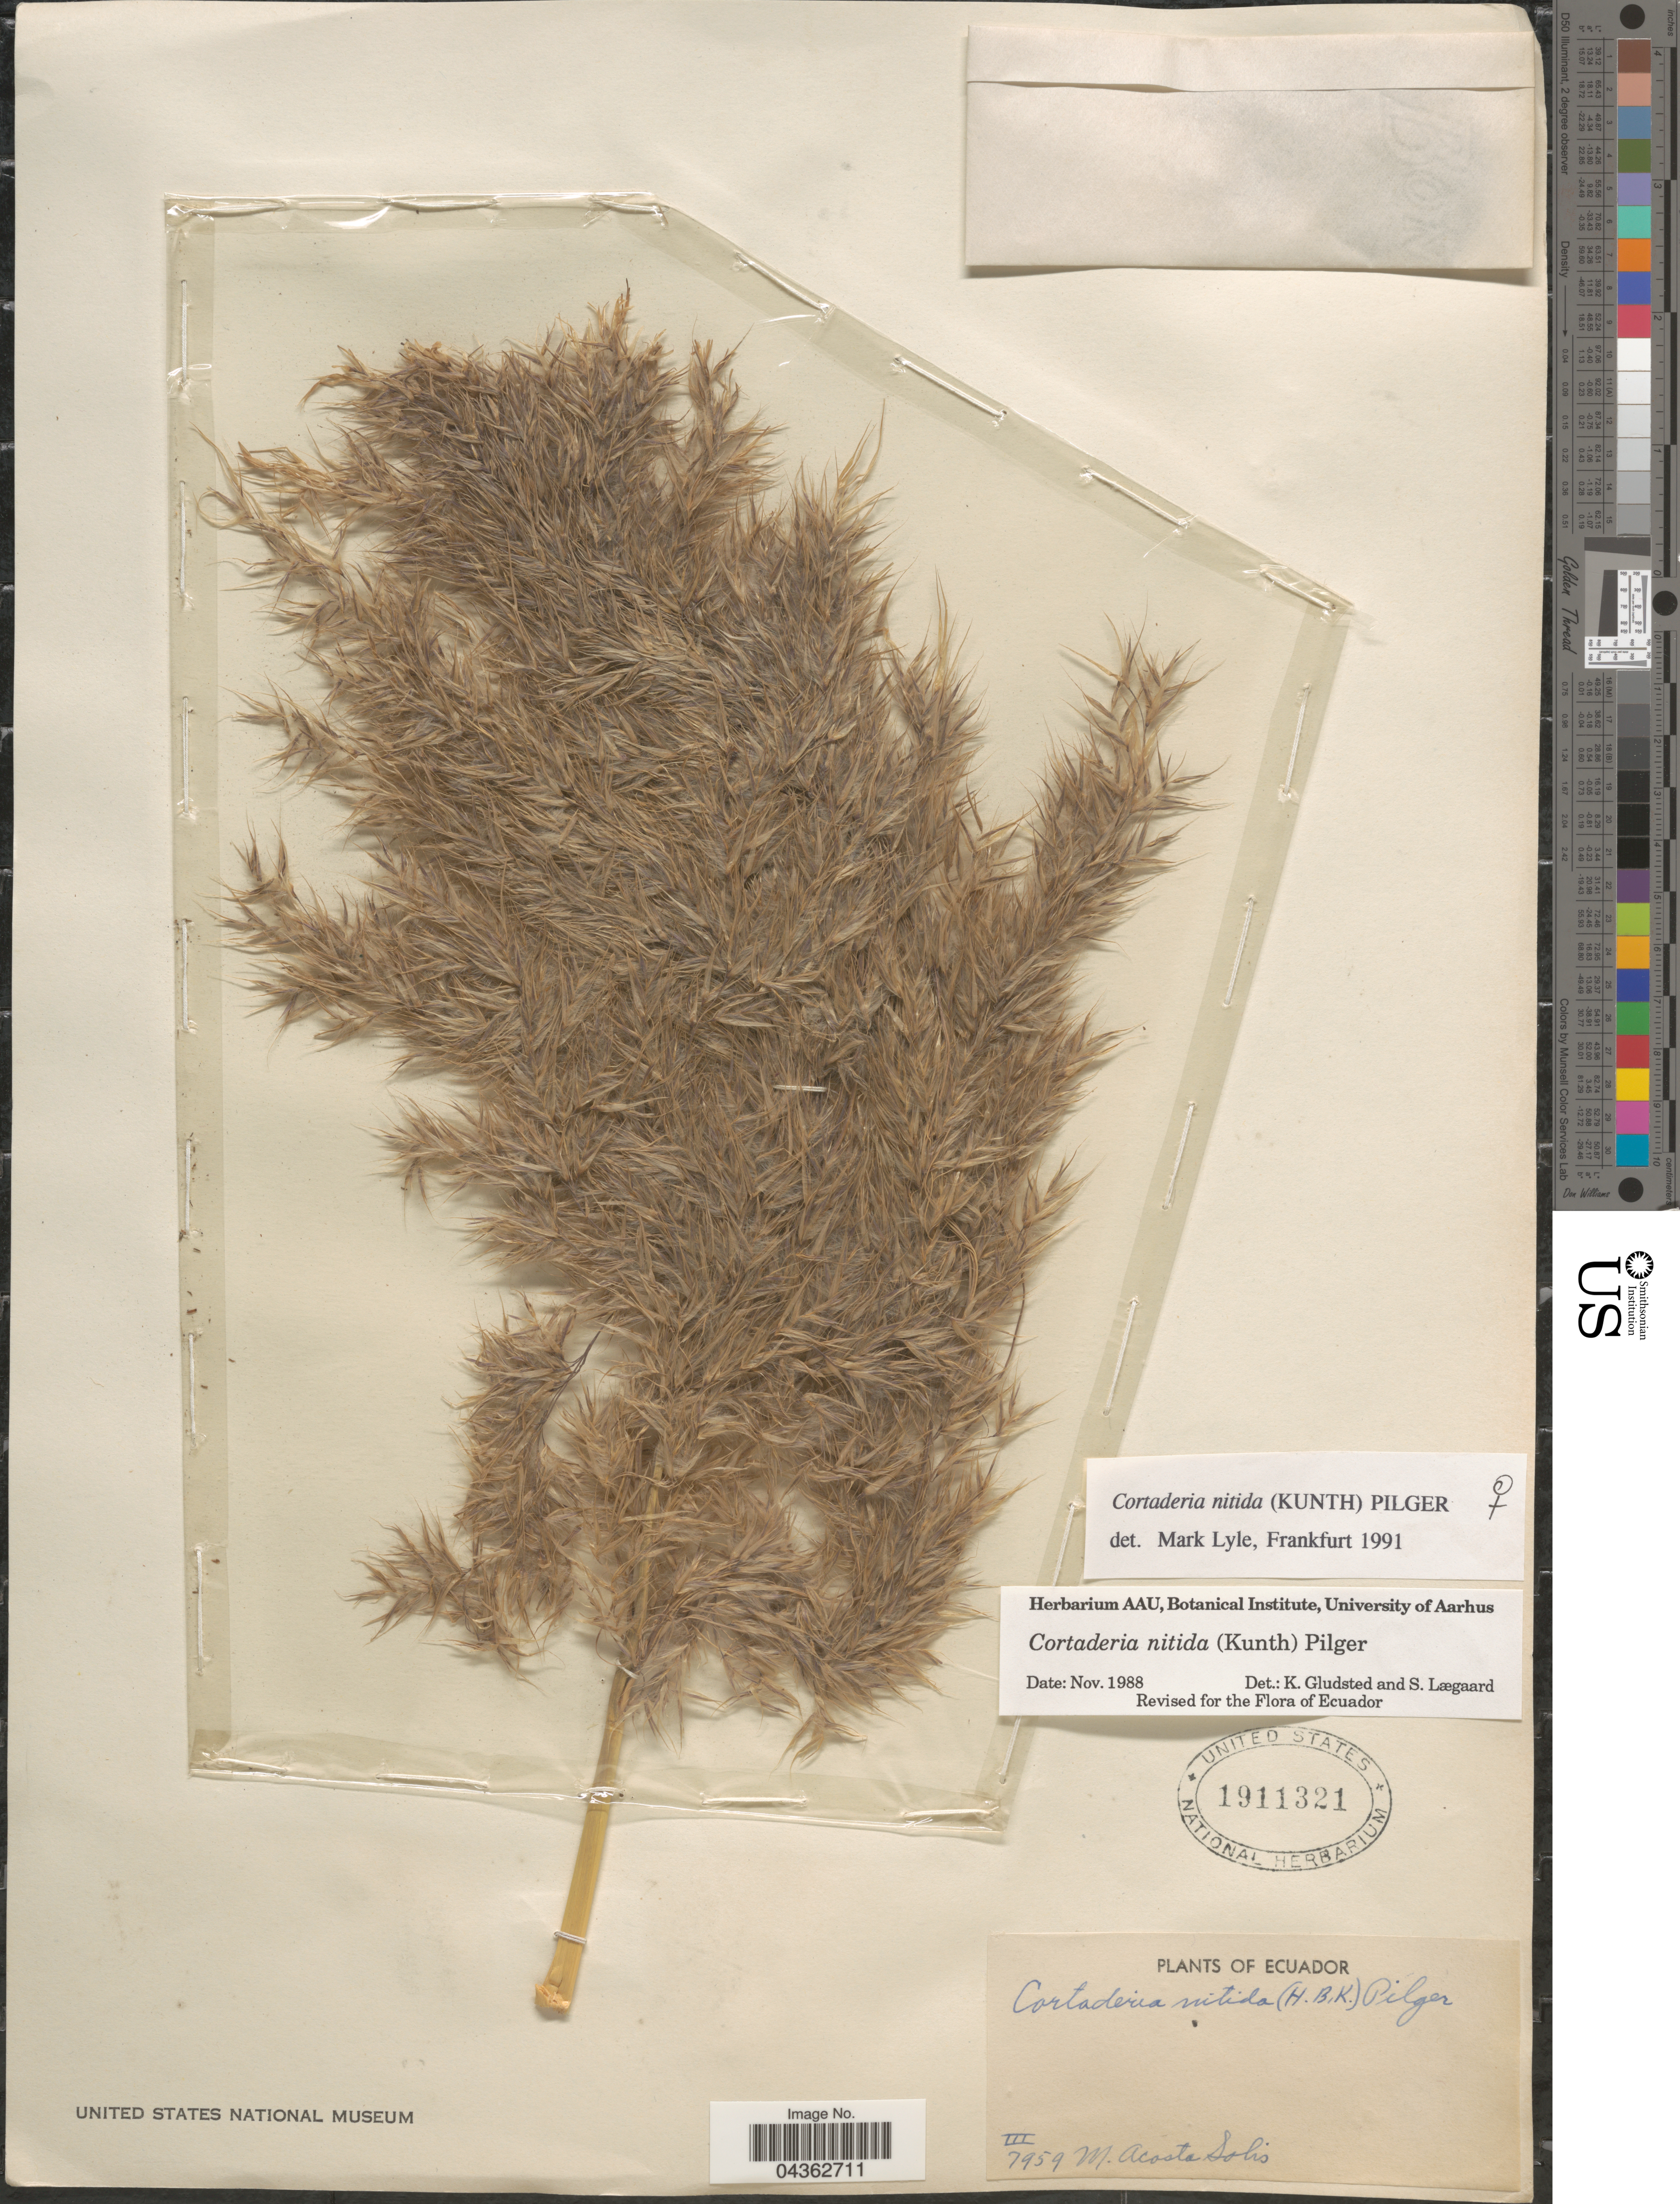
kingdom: Plantae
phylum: Tracheophyta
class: Liliopsida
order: Poales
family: Poaceae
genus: Cortaderia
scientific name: Cortaderia nitida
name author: (Kunth) Pilg.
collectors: M. Acosta Solis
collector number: III7959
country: Ecuador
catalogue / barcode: US 1911321